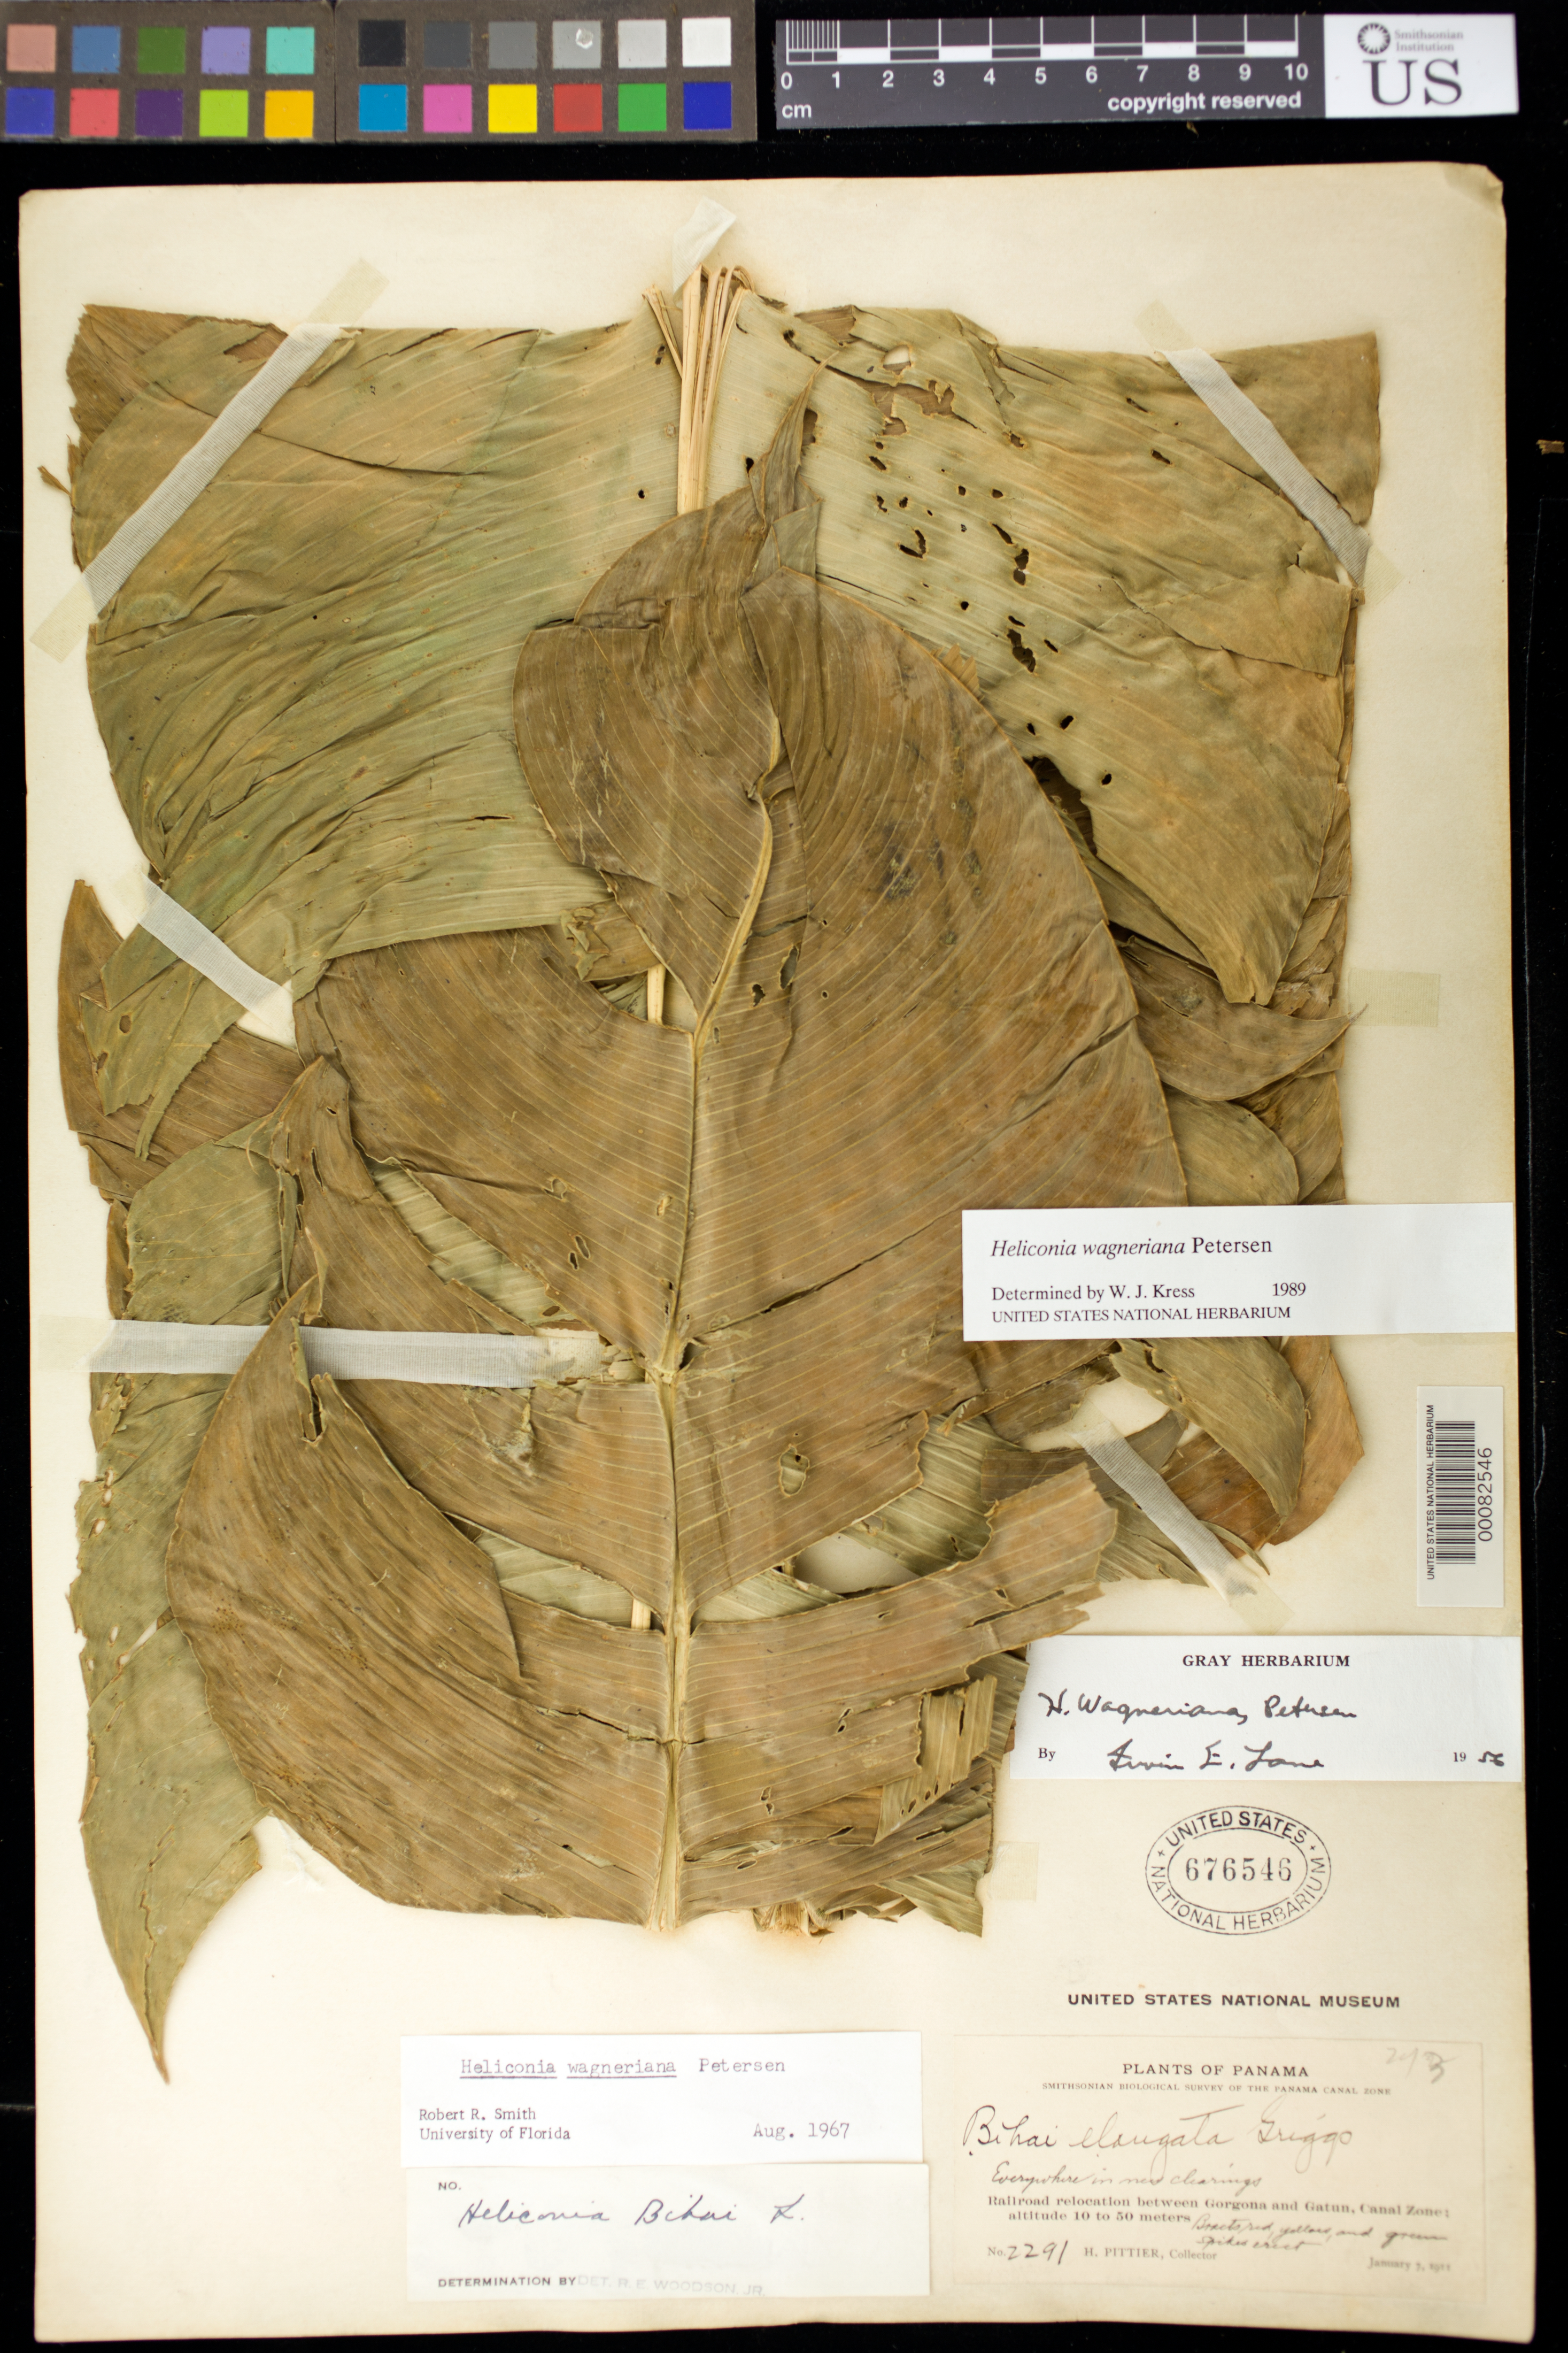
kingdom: Plantae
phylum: Tracheophyta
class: Liliopsida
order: Zingiberales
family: Heliconiaceae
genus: Heliconia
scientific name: Heliconia wagneriana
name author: Petersen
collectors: H. F. Pittier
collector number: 2291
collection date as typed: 07 Jan 1911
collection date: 1911-01-07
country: Panama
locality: Railroad relocation between Gorgona and Gatun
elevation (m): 10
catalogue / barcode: US 676546